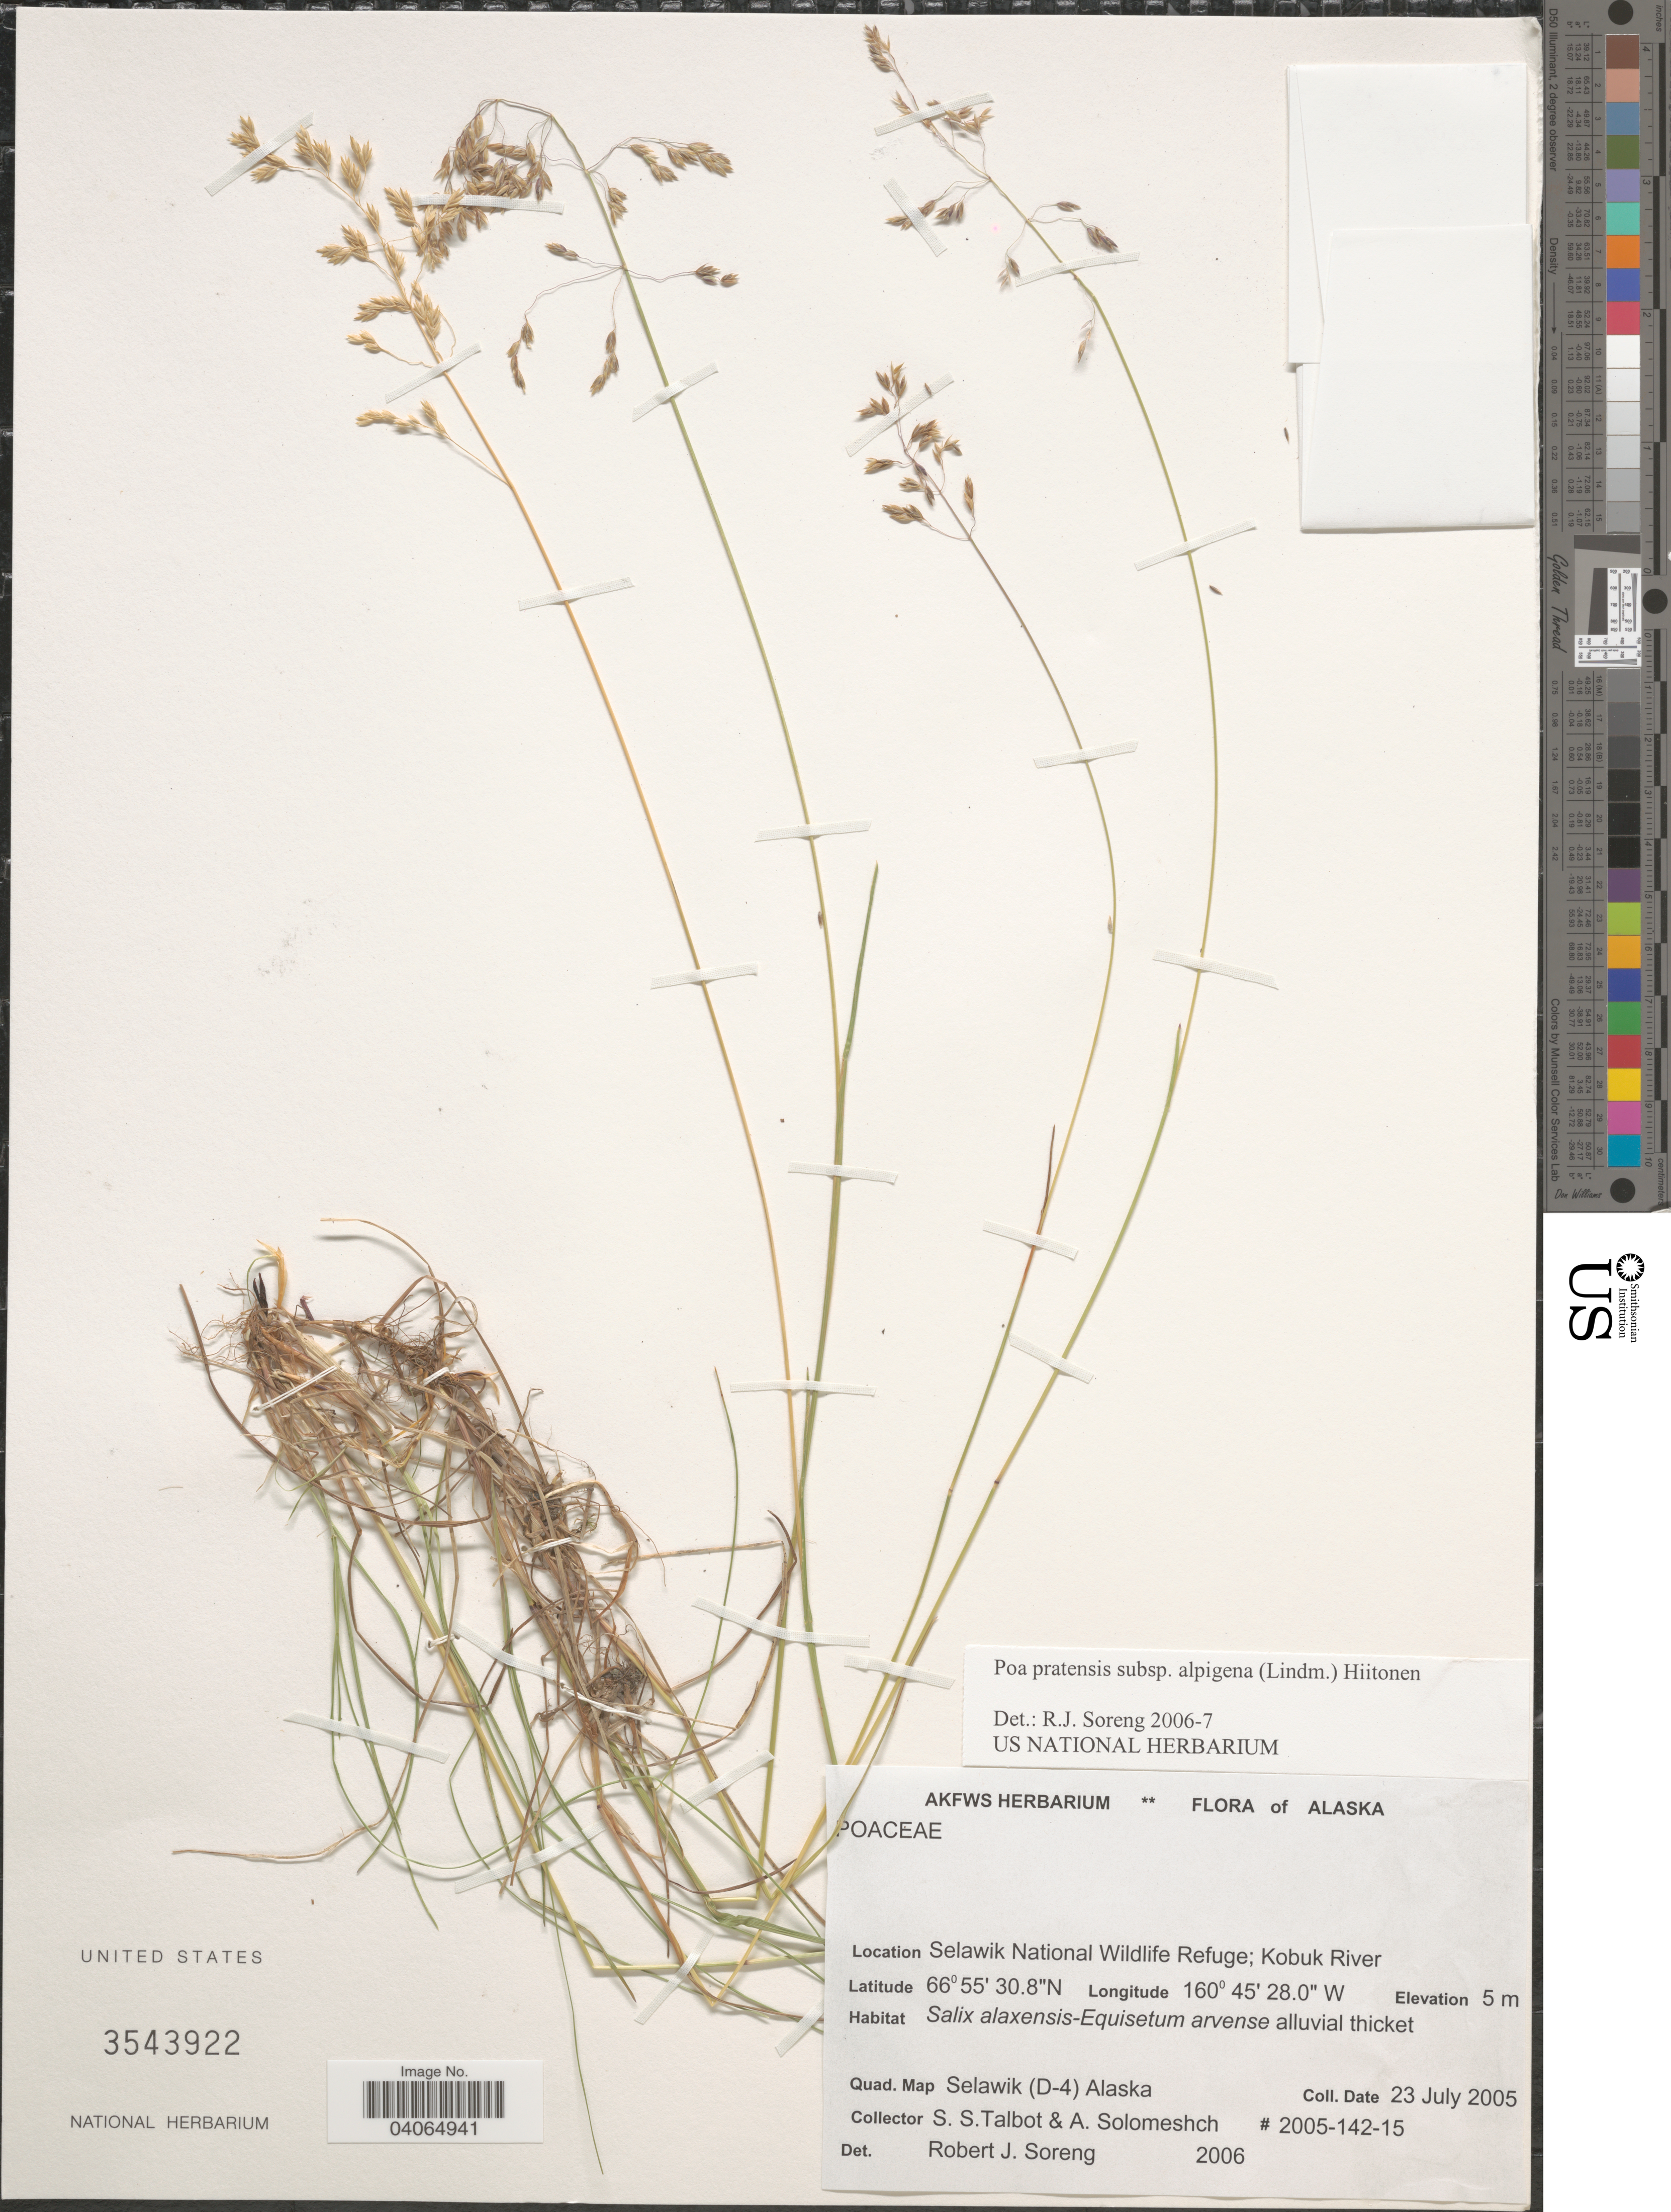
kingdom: Plantae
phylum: Tracheophyta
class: Liliopsida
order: Poales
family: Poaceae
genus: Poa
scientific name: Poa pratensis subsp. alpigena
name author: (Lindm.) Hiitonen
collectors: S. S. Talbot & A. Solomeshch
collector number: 2005-142-15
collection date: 2005-07-23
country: United States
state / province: Alaska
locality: Selawik National Wildlife Refuge; Kobuk River. Quad. Map Selawik (D-4).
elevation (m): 5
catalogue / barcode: US 3543922